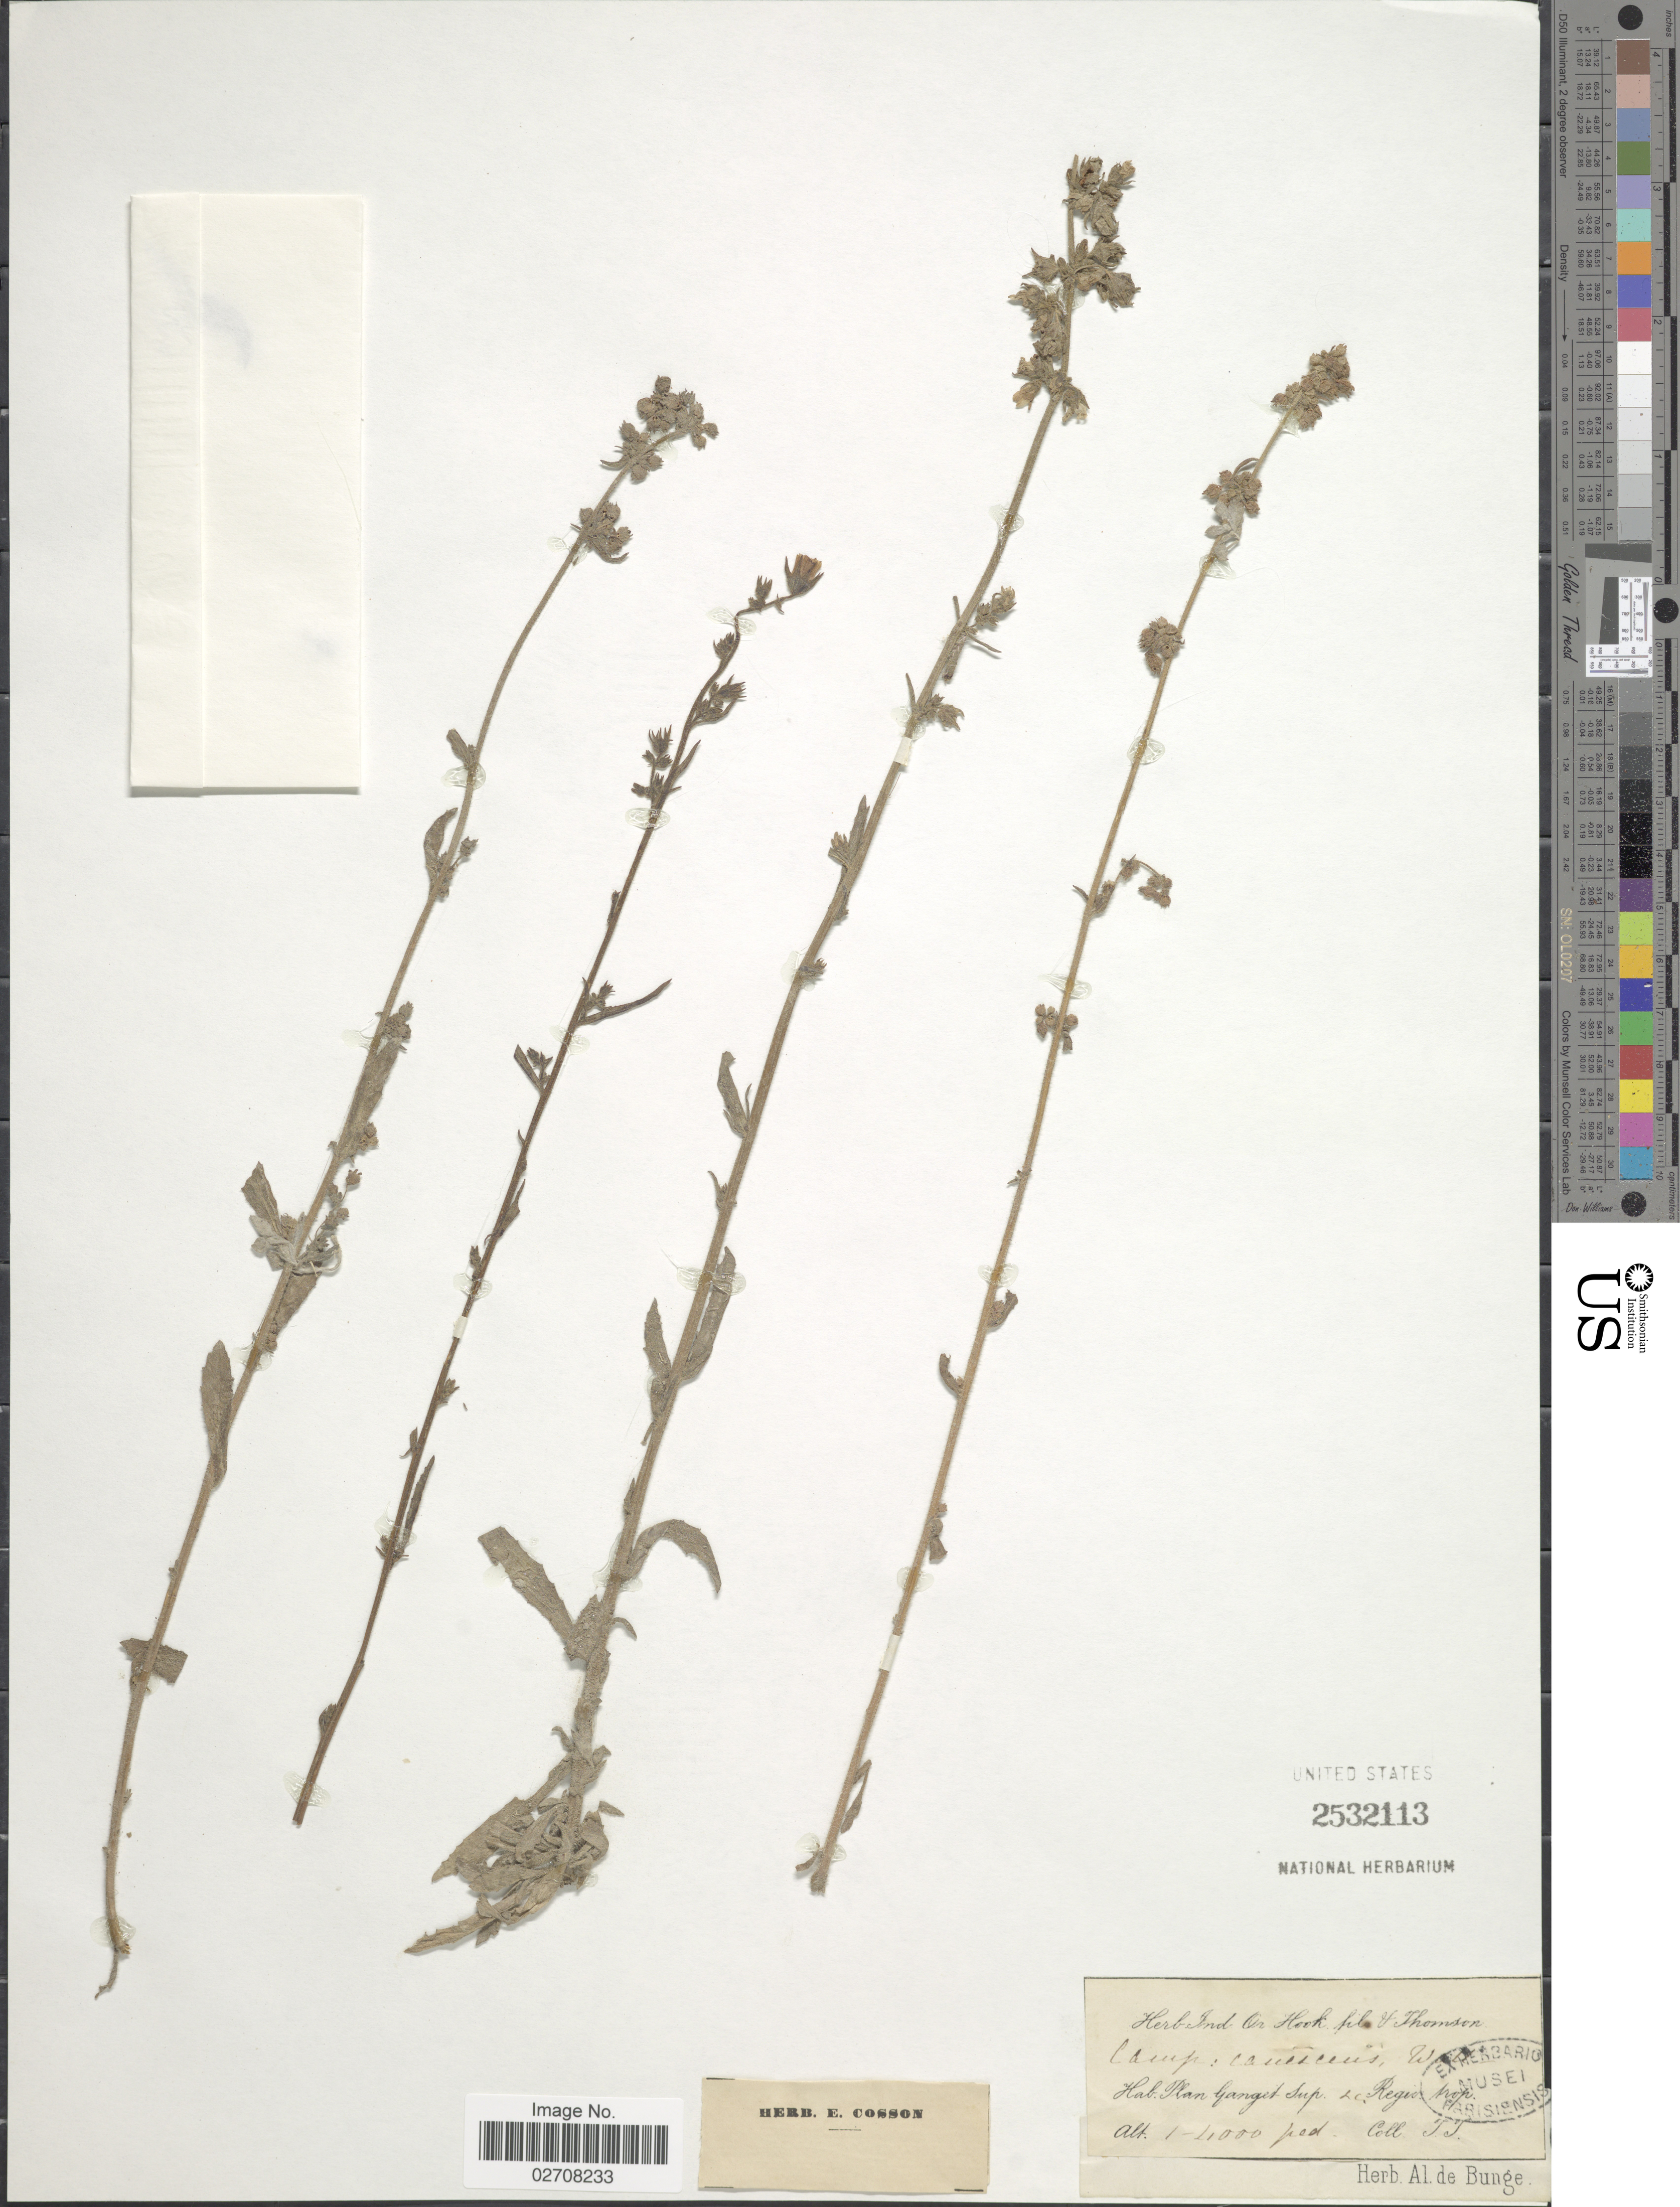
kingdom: Plantae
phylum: Tracheophyta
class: Magnoliopsida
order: Asterales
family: Campanulaceae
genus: Campanula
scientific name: Campanula canescens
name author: A. Roth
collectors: T. Thomson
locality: Plan Ganget Sup., Regio. trop.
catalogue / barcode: US 2532113